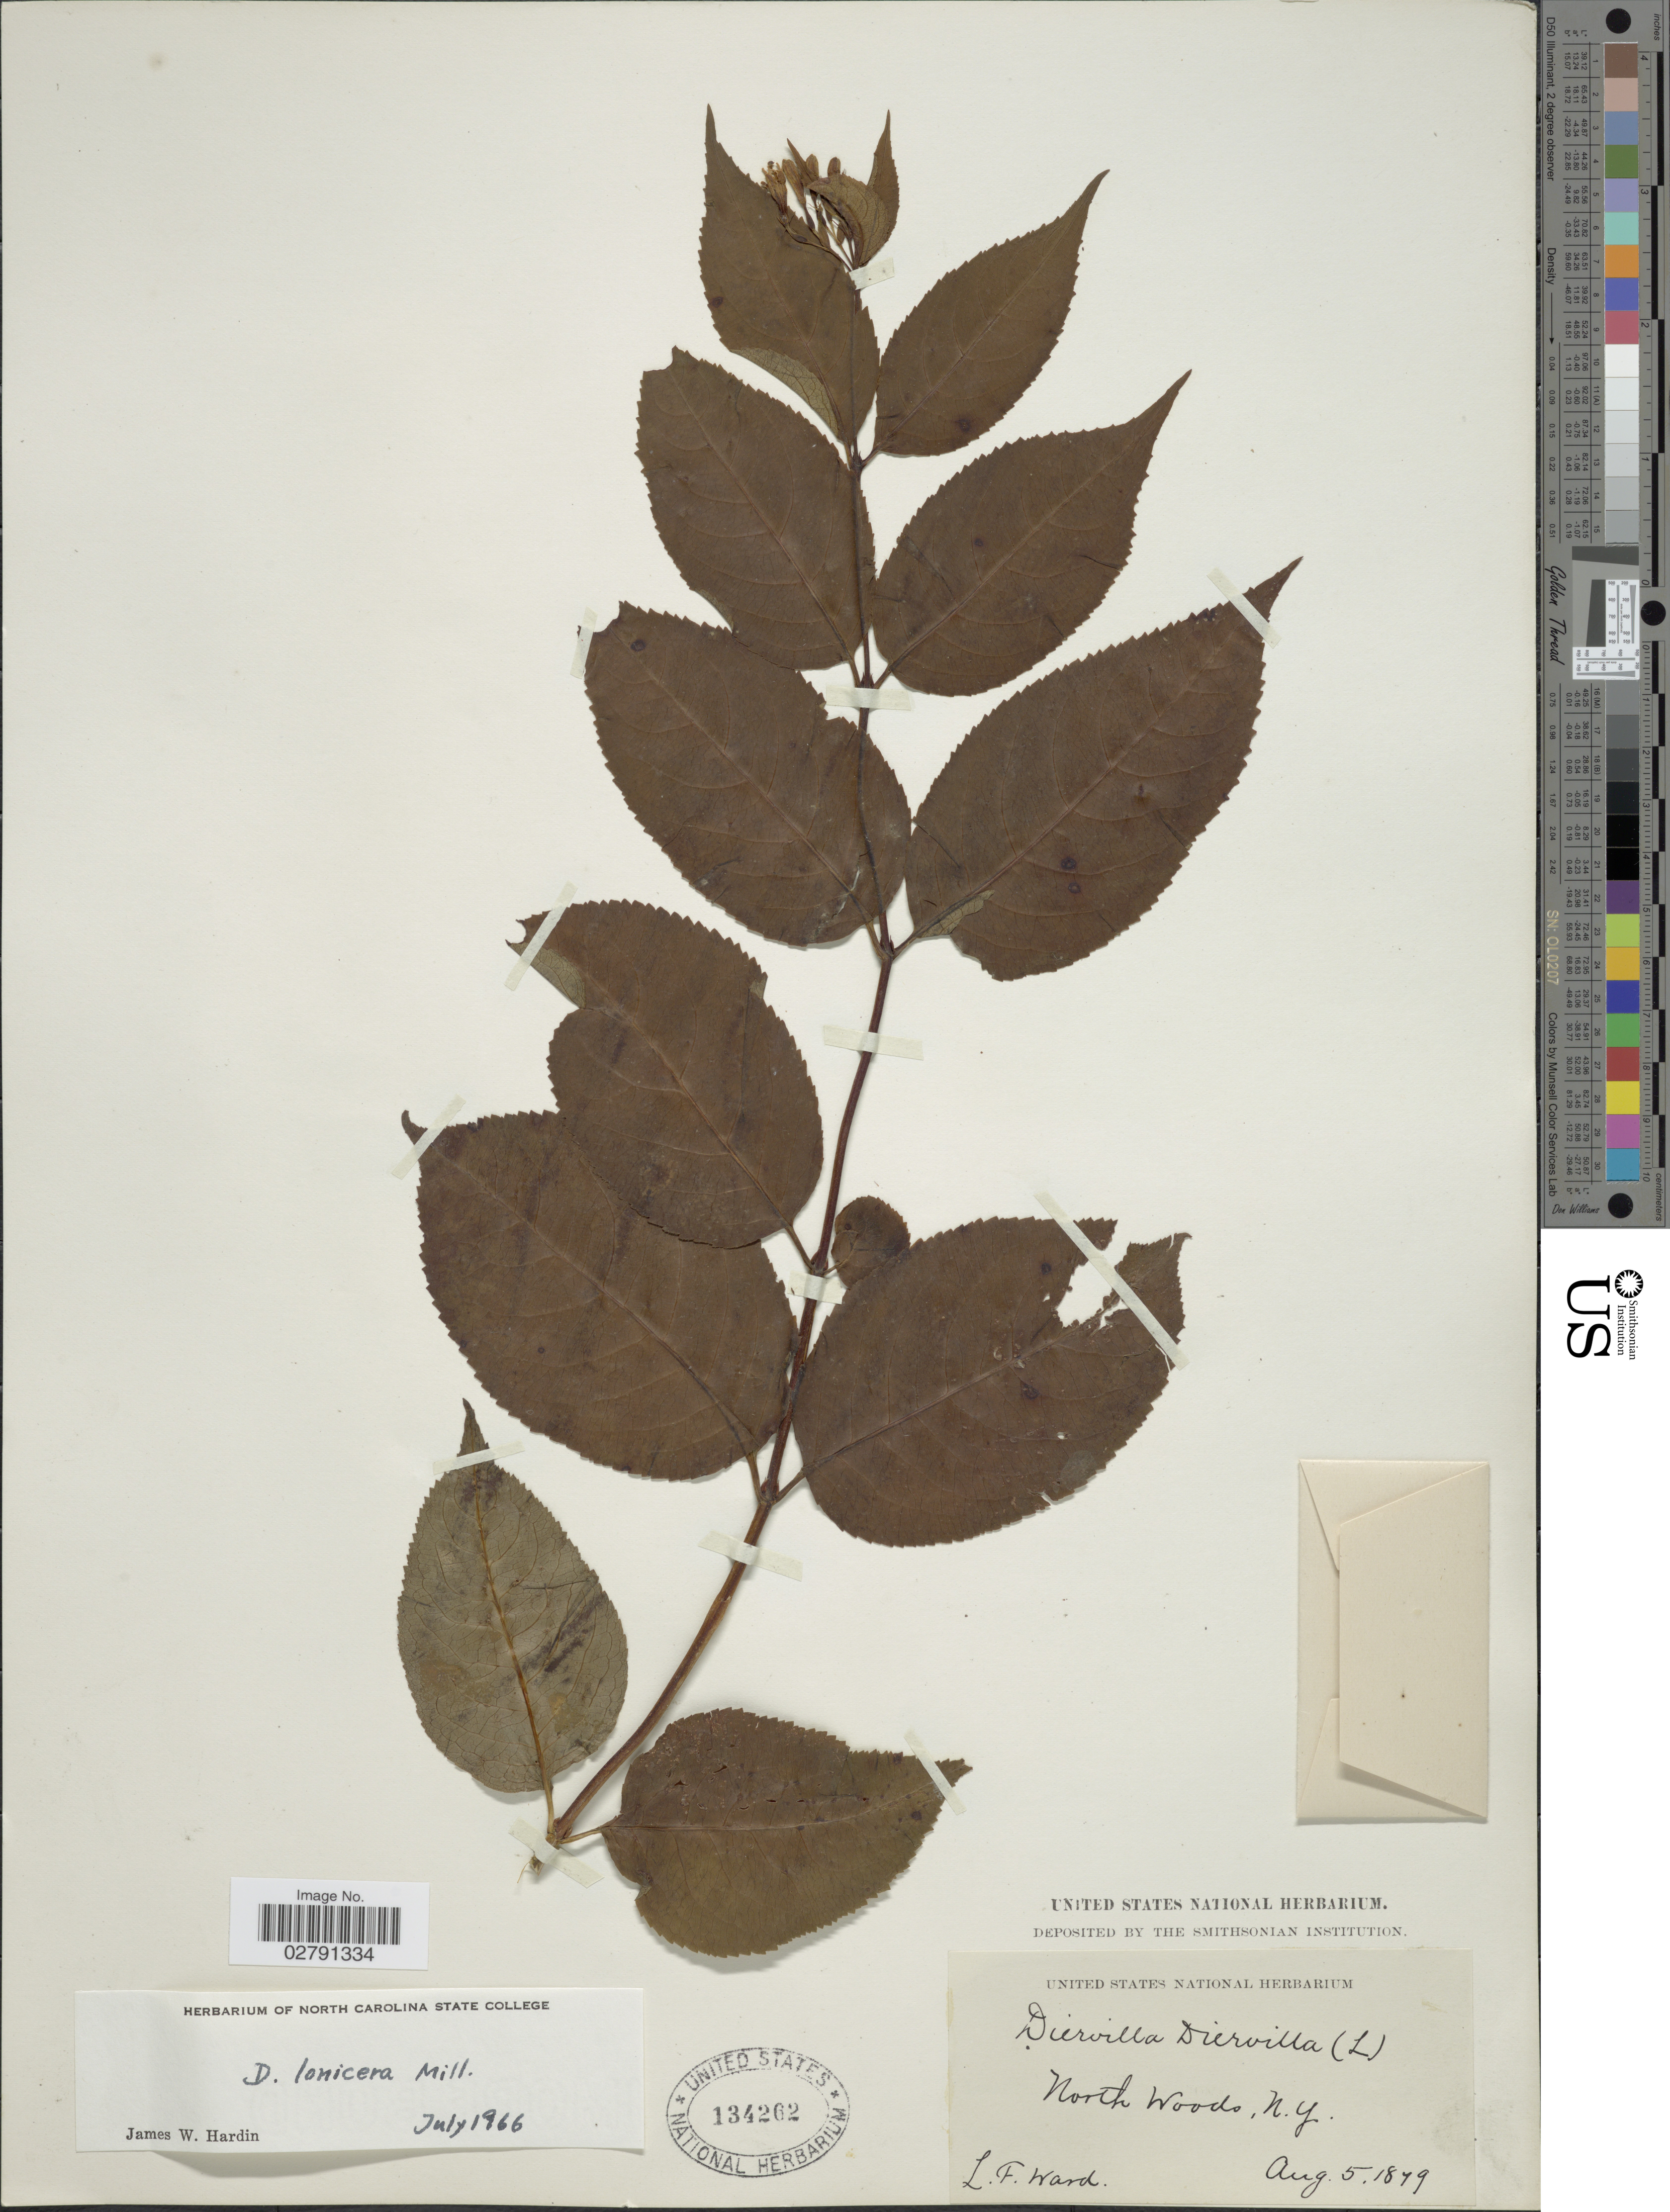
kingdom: Plantae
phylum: Tracheophyta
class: Magnoliopsida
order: Dipsacales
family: Caprifoliaceae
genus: Diervilla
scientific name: Diervilla lonicera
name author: Mill.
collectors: L. Ward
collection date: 1849-08-05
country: United States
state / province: New York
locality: North Woods.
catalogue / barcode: US 134262